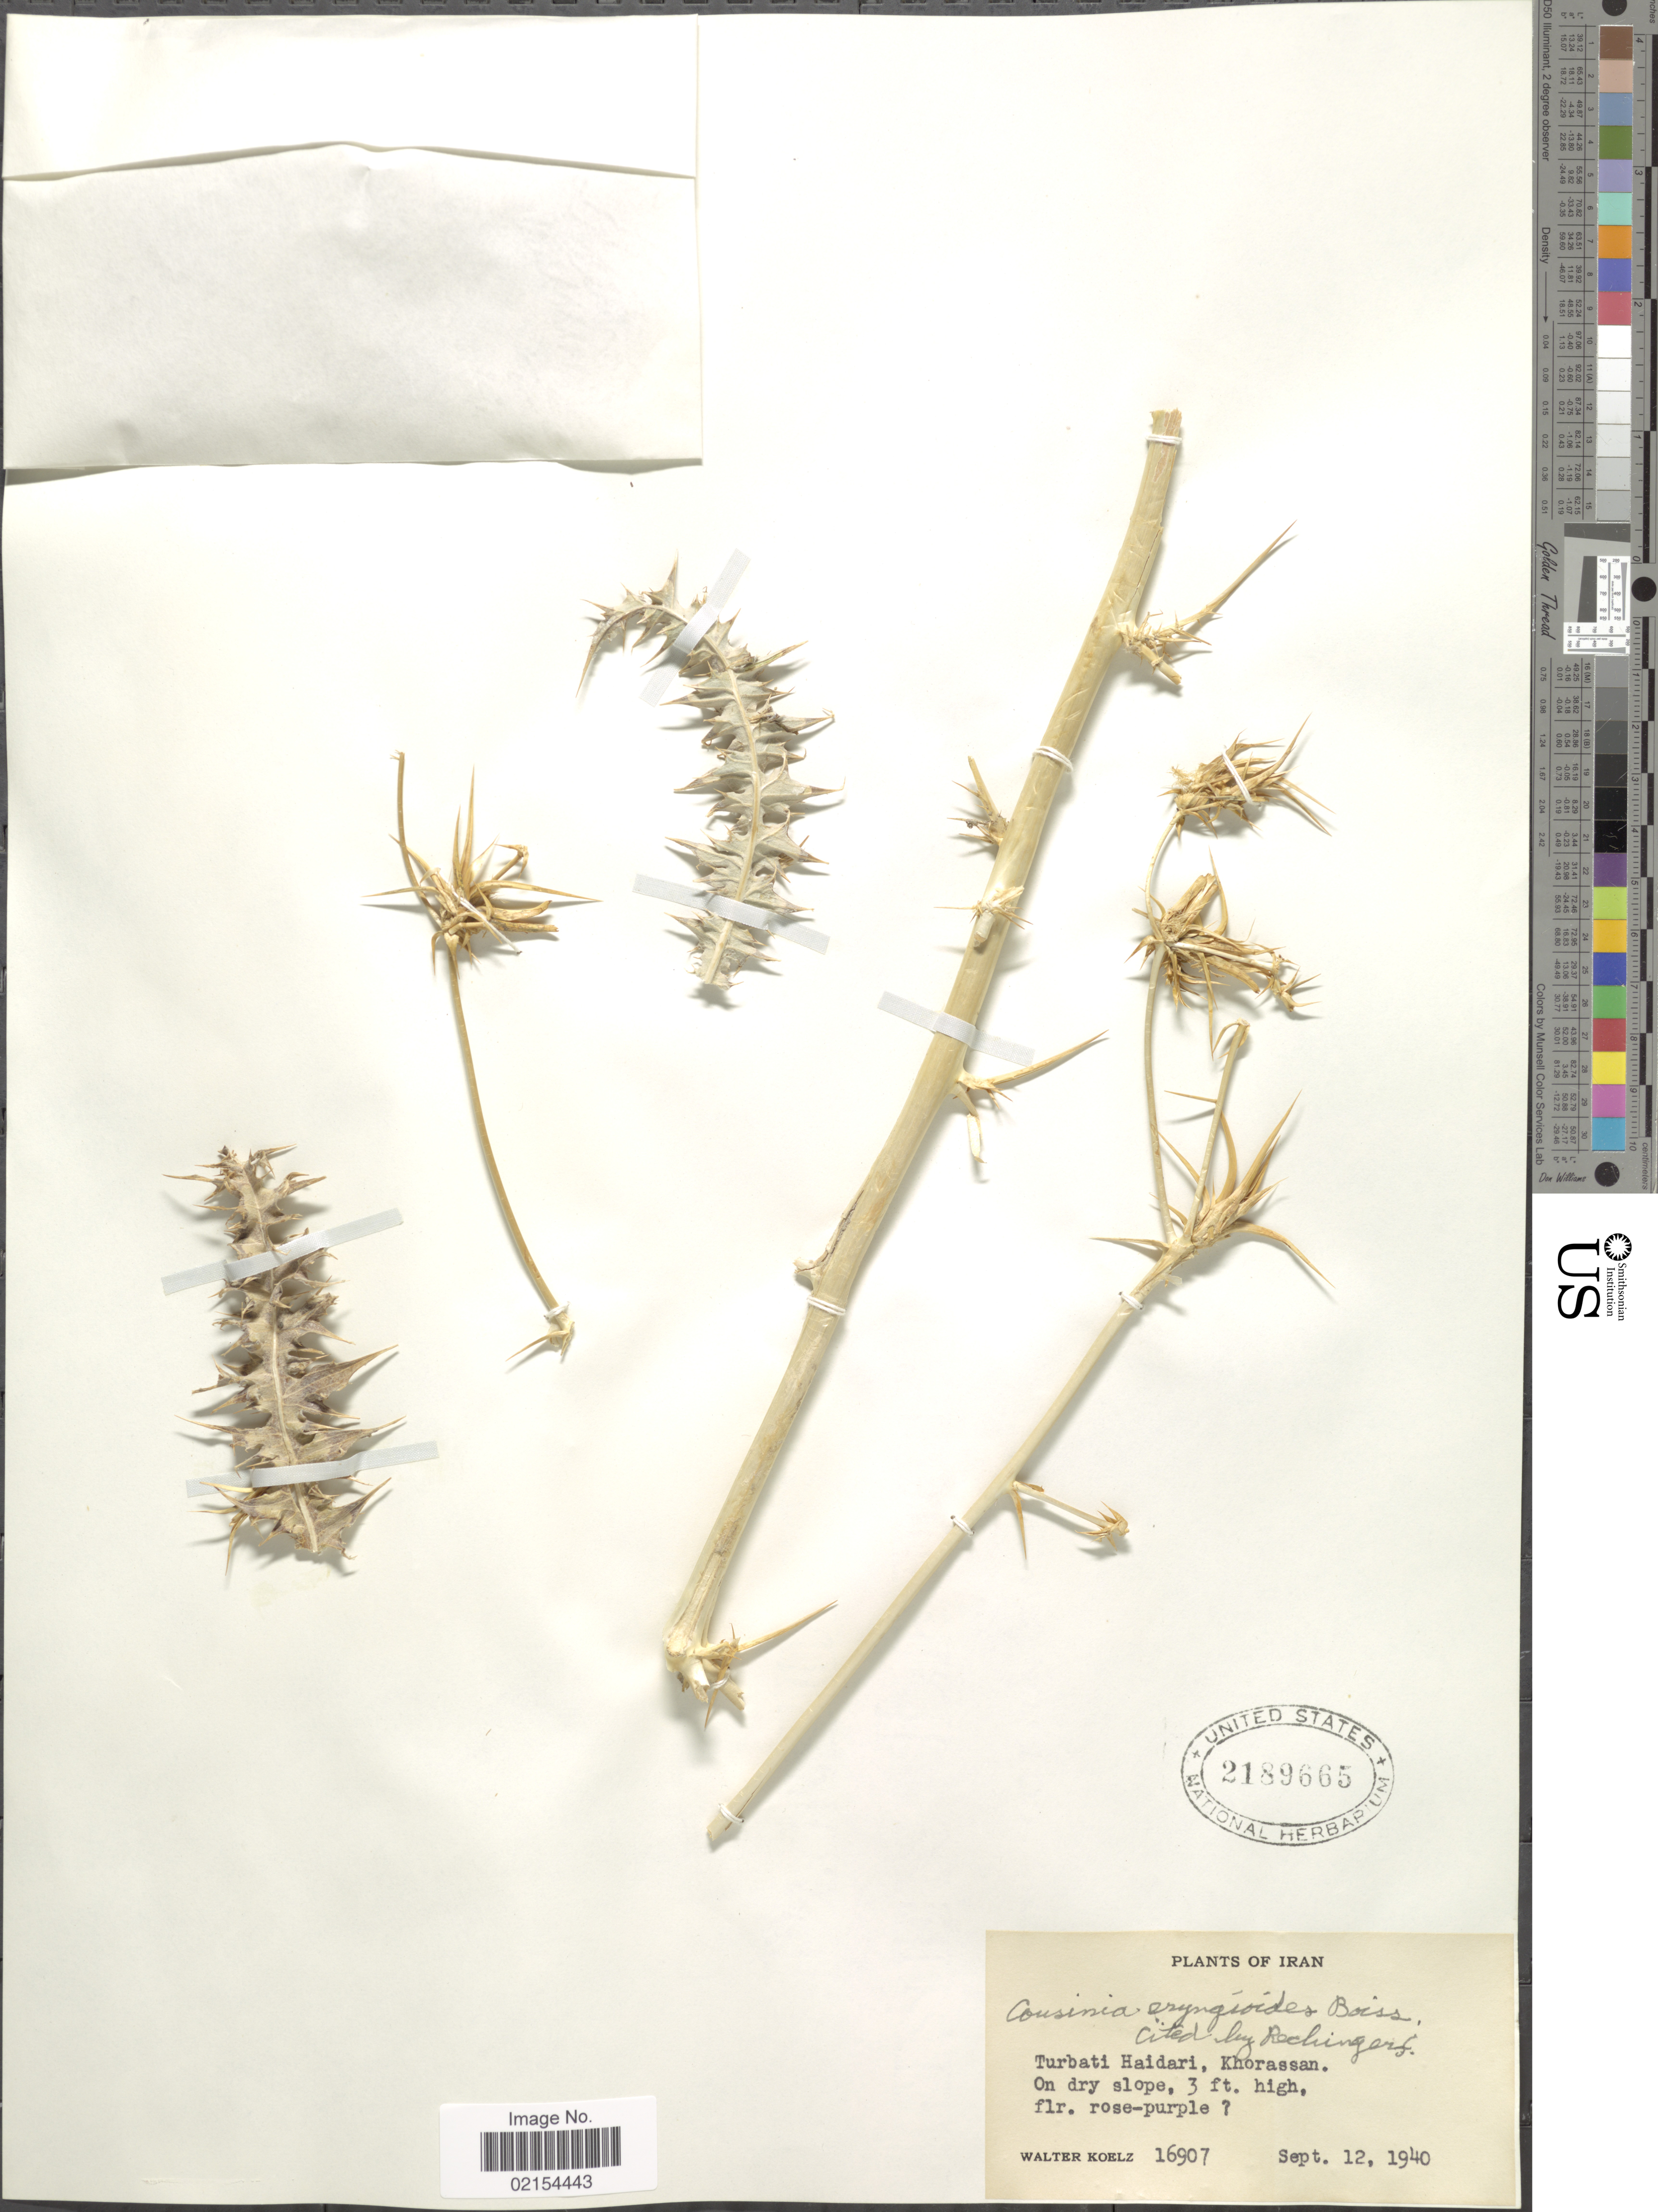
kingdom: Plantae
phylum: Tracheophyta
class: Magnoliopsida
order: Asterales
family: Asteraceae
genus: Cousinia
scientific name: Cousinia eryngioides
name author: Boiss.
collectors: W. N. Koelz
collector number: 16907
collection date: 1940-09-12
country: Iran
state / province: Khorasan [obsolete]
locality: Turbati Haidari, Khorassan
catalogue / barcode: US 2189665